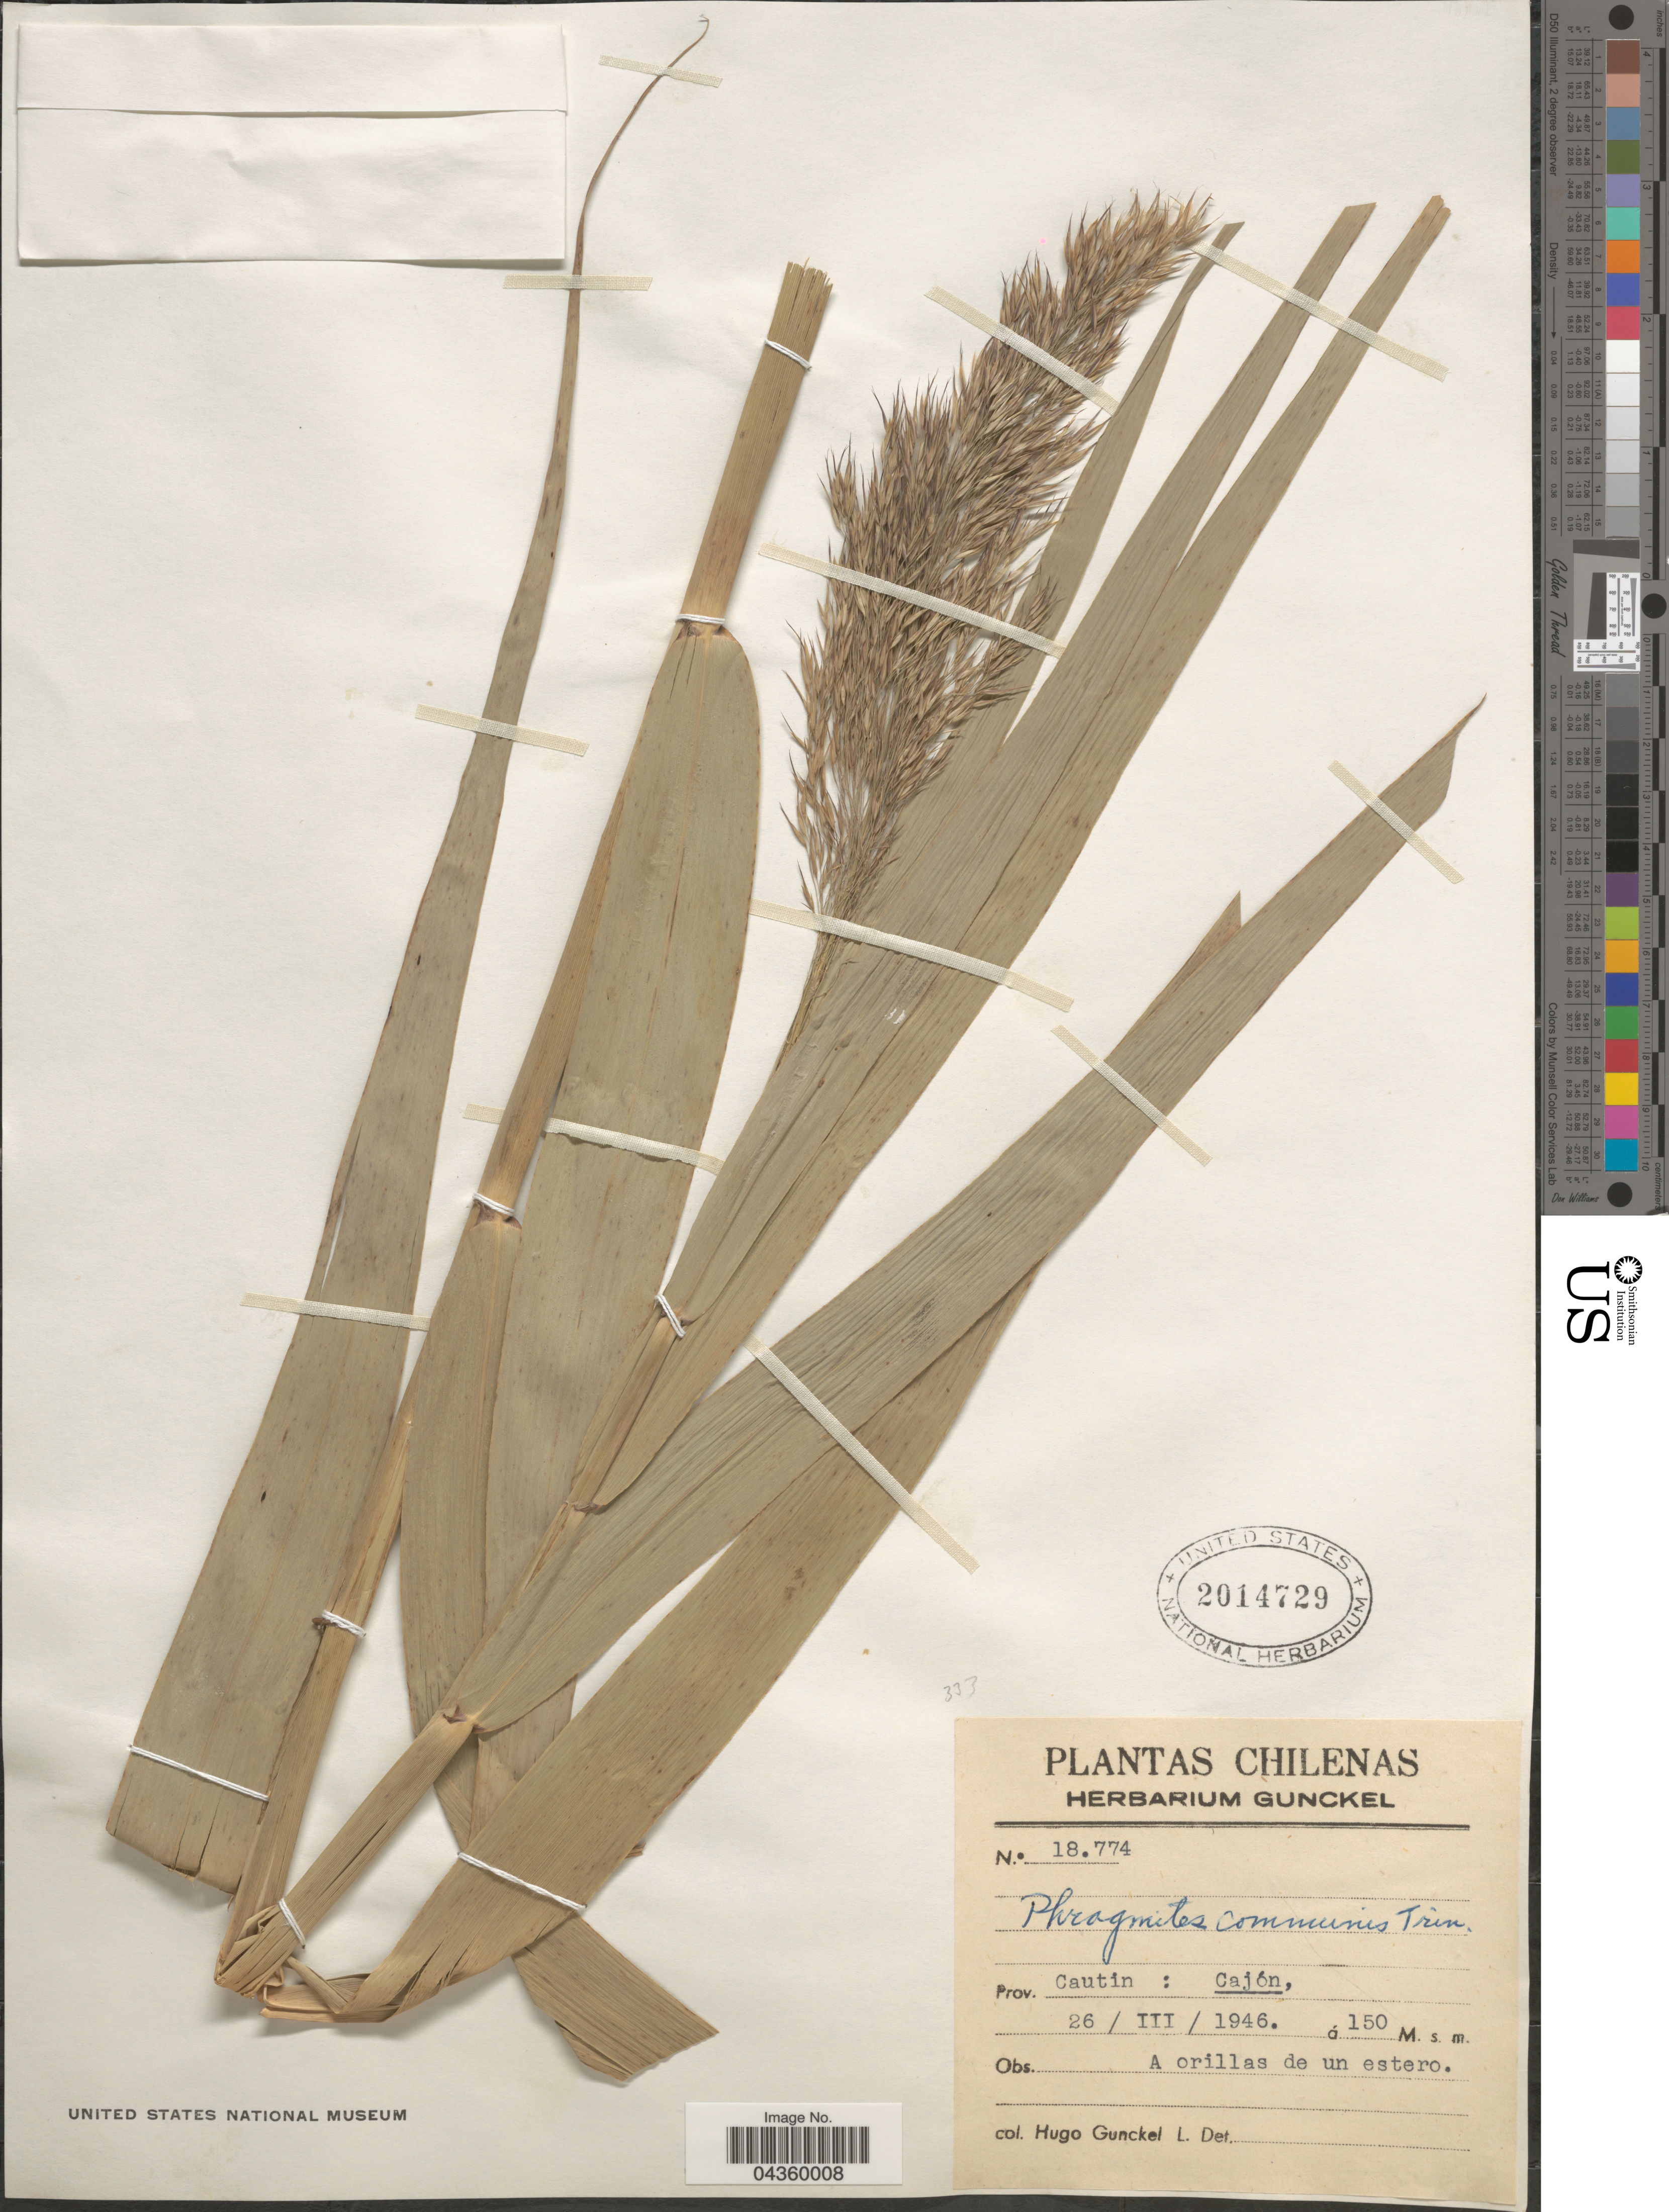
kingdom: Plantae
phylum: Tracheophyta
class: Liliopsida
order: Poales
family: Poaceae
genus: Phragmites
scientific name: Phragmites australis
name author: (Cav.) Trin. ex Steud.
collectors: H. Gunckel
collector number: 18774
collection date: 1946-03-26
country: Chile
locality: Prov. Cautin: Cajón.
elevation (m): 150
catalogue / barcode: US 2014729